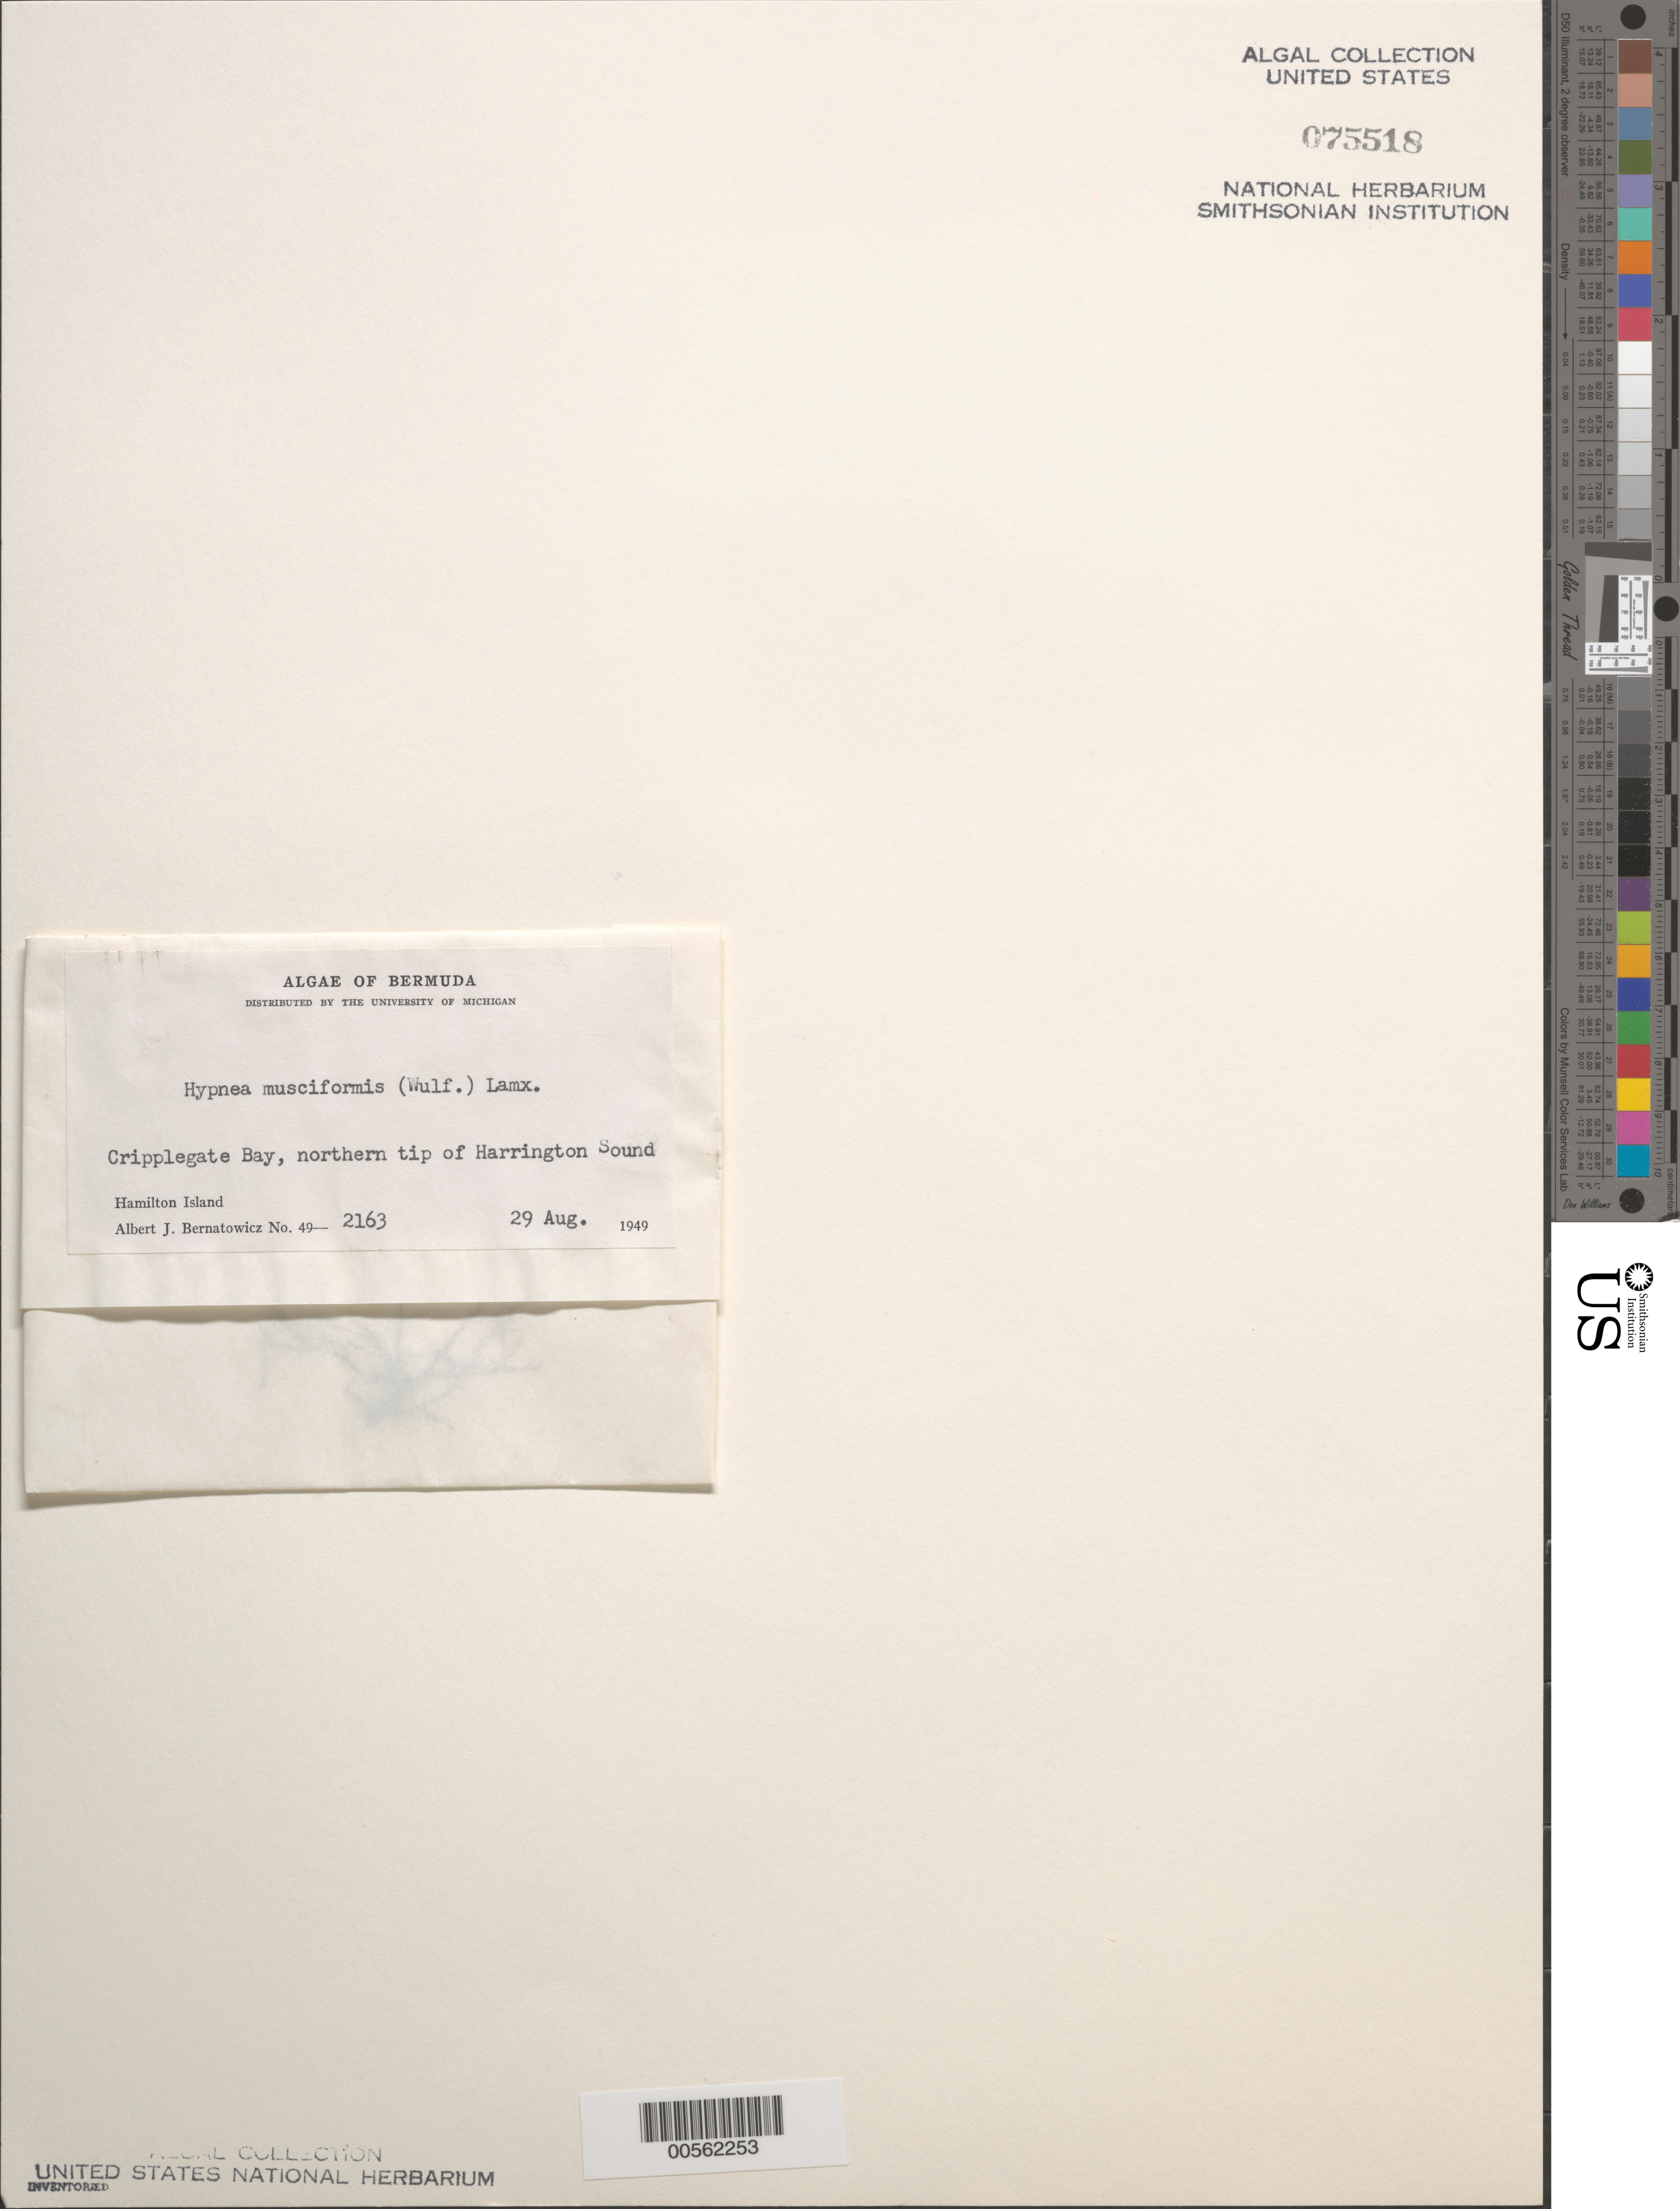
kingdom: Plantae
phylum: Rhodophyta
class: Florideophyceae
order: Gigartinales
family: Cystocloniaceae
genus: Hypnea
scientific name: Hypnea musciformis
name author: (Wulfen) J.V.Lamouroux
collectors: A. Bernatowicz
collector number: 49-2163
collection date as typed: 29 Aug 1949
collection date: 1949-08-29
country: Bermuda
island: Bermuda Island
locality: Cripplegate Bay, Harrington Sound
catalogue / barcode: US 75518